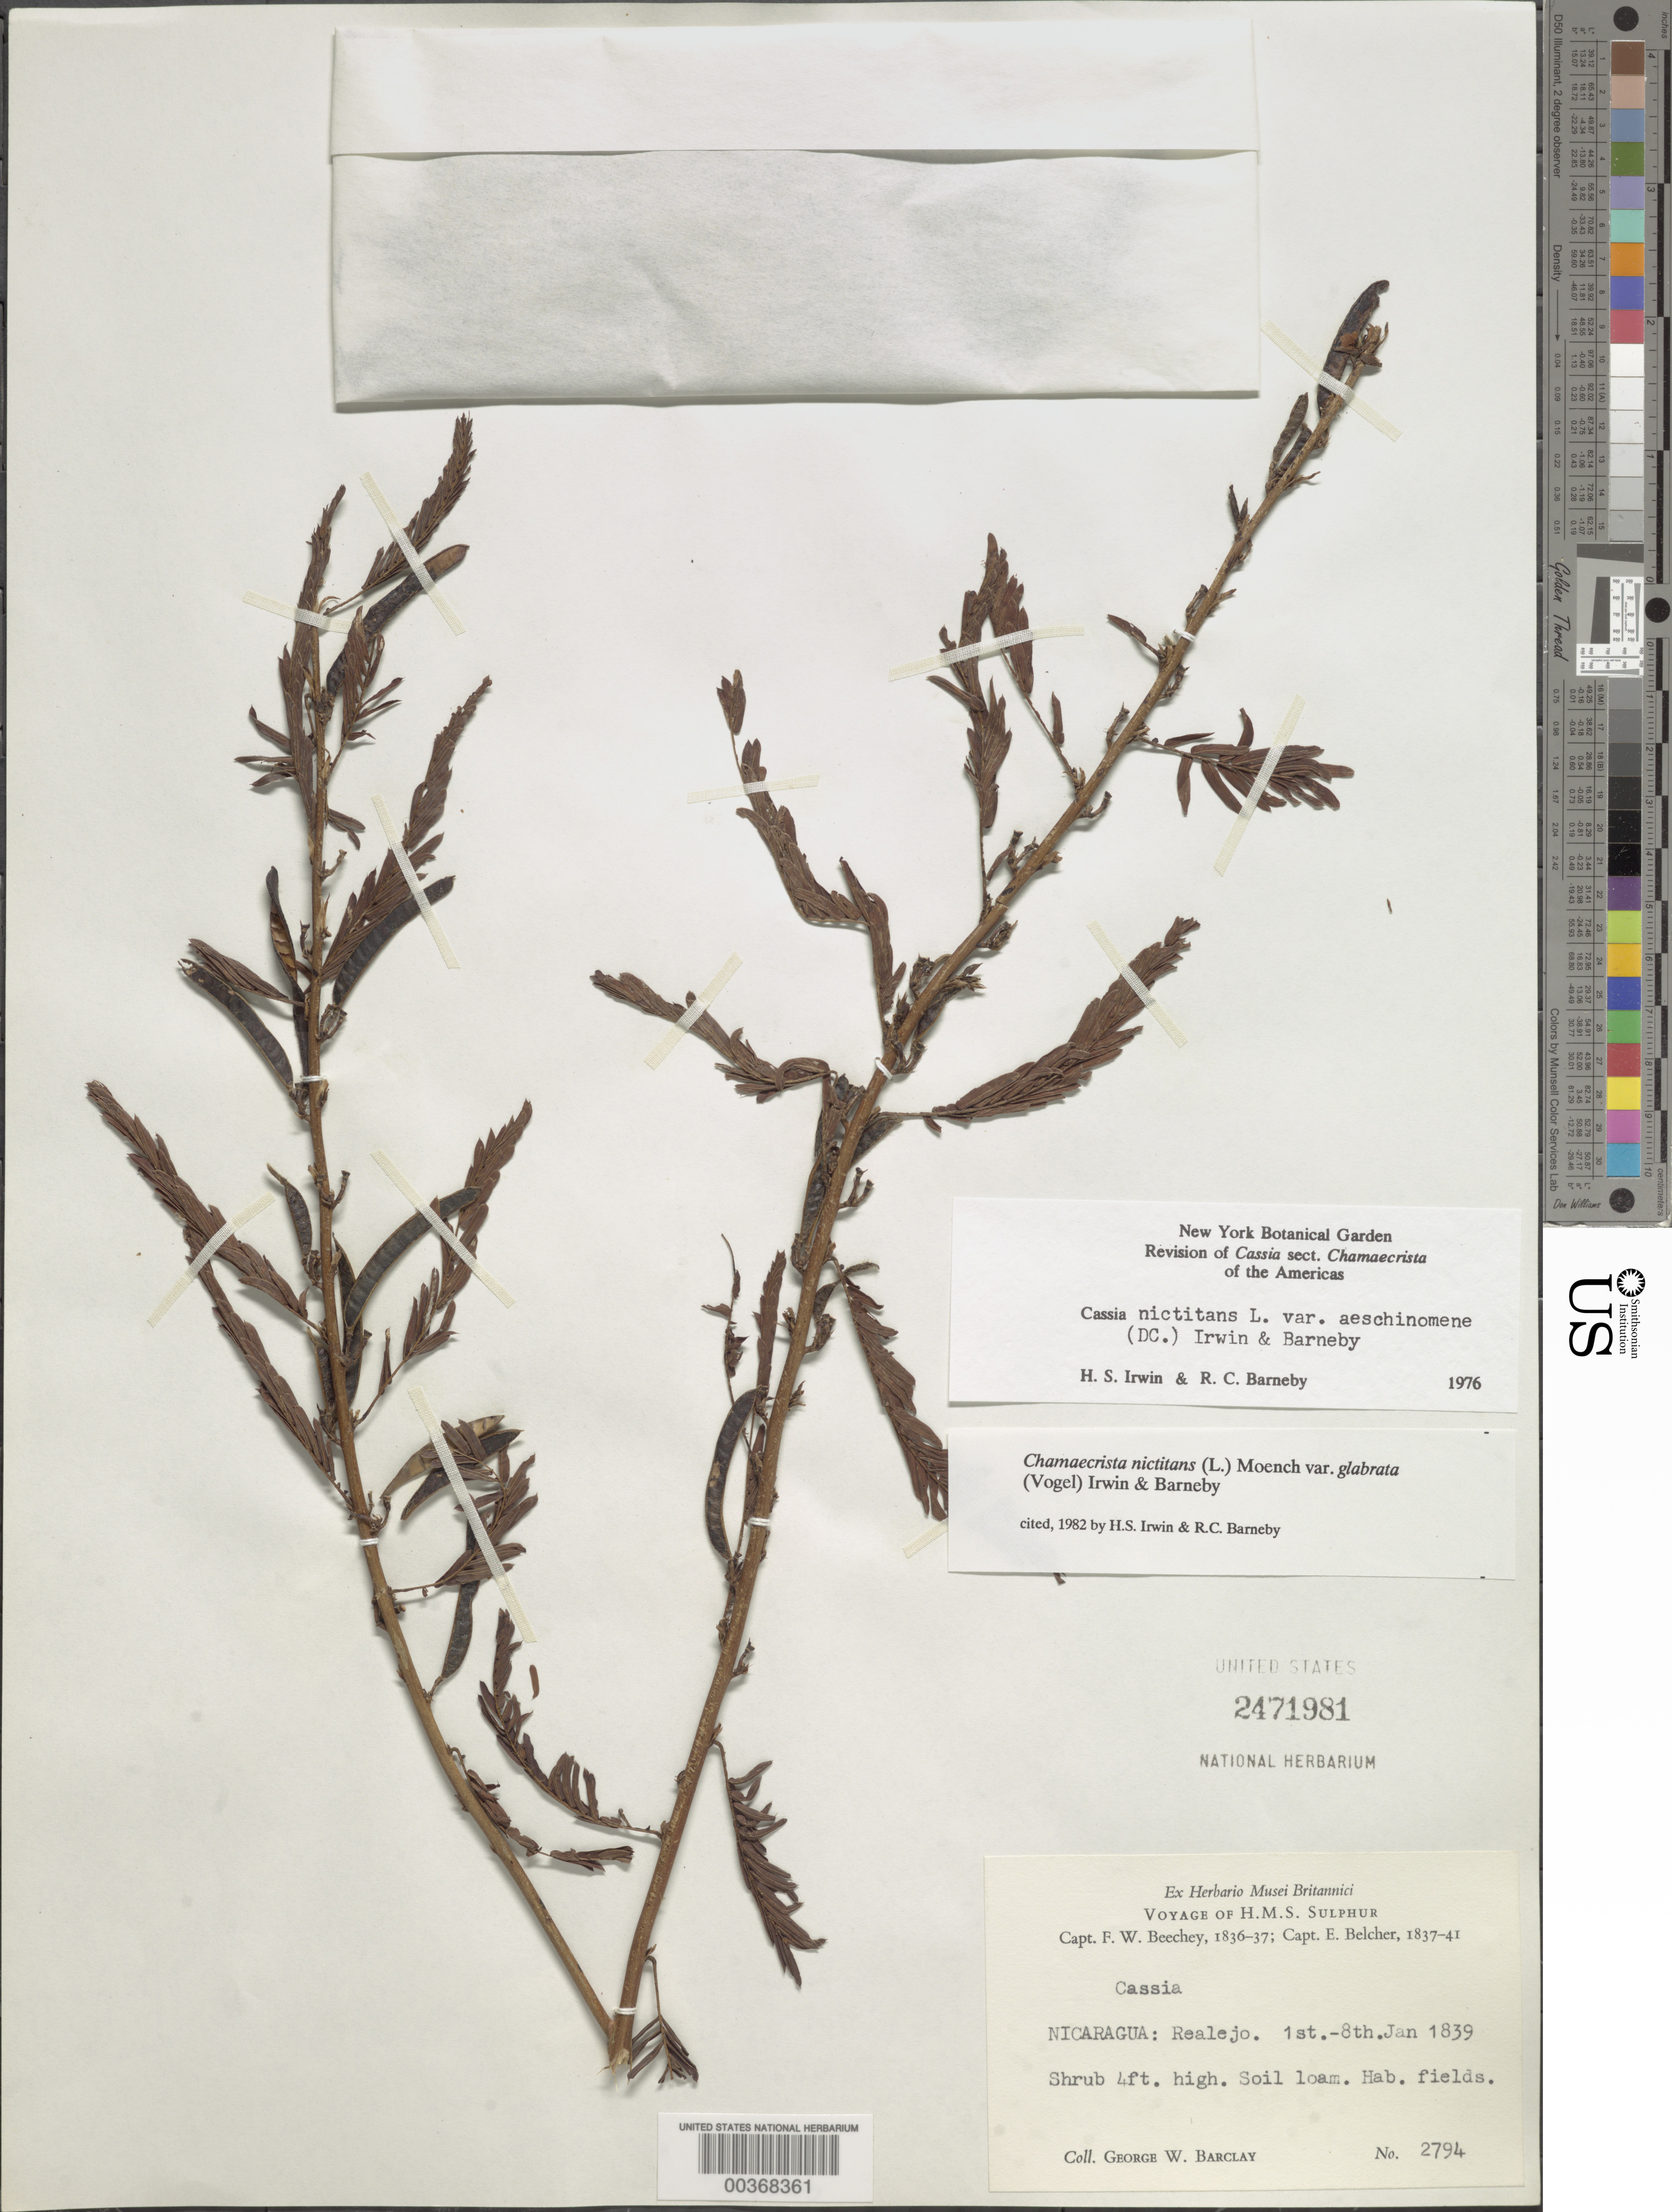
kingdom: Plantae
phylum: Tracheophyta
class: Magnoliopsida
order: Fabales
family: Fabaceae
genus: Chamaecrista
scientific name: Chamaecrista nictitans var. glabrata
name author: (Vogel) H.S. Irwin & Barneby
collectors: G. W. Barclay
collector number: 2794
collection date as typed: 01 Jan 1839 to 08 Jan 1839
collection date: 1839-01-01/1839-01-08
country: Nicaragua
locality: Realejo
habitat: Soil loam; fields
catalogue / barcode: US 2471981